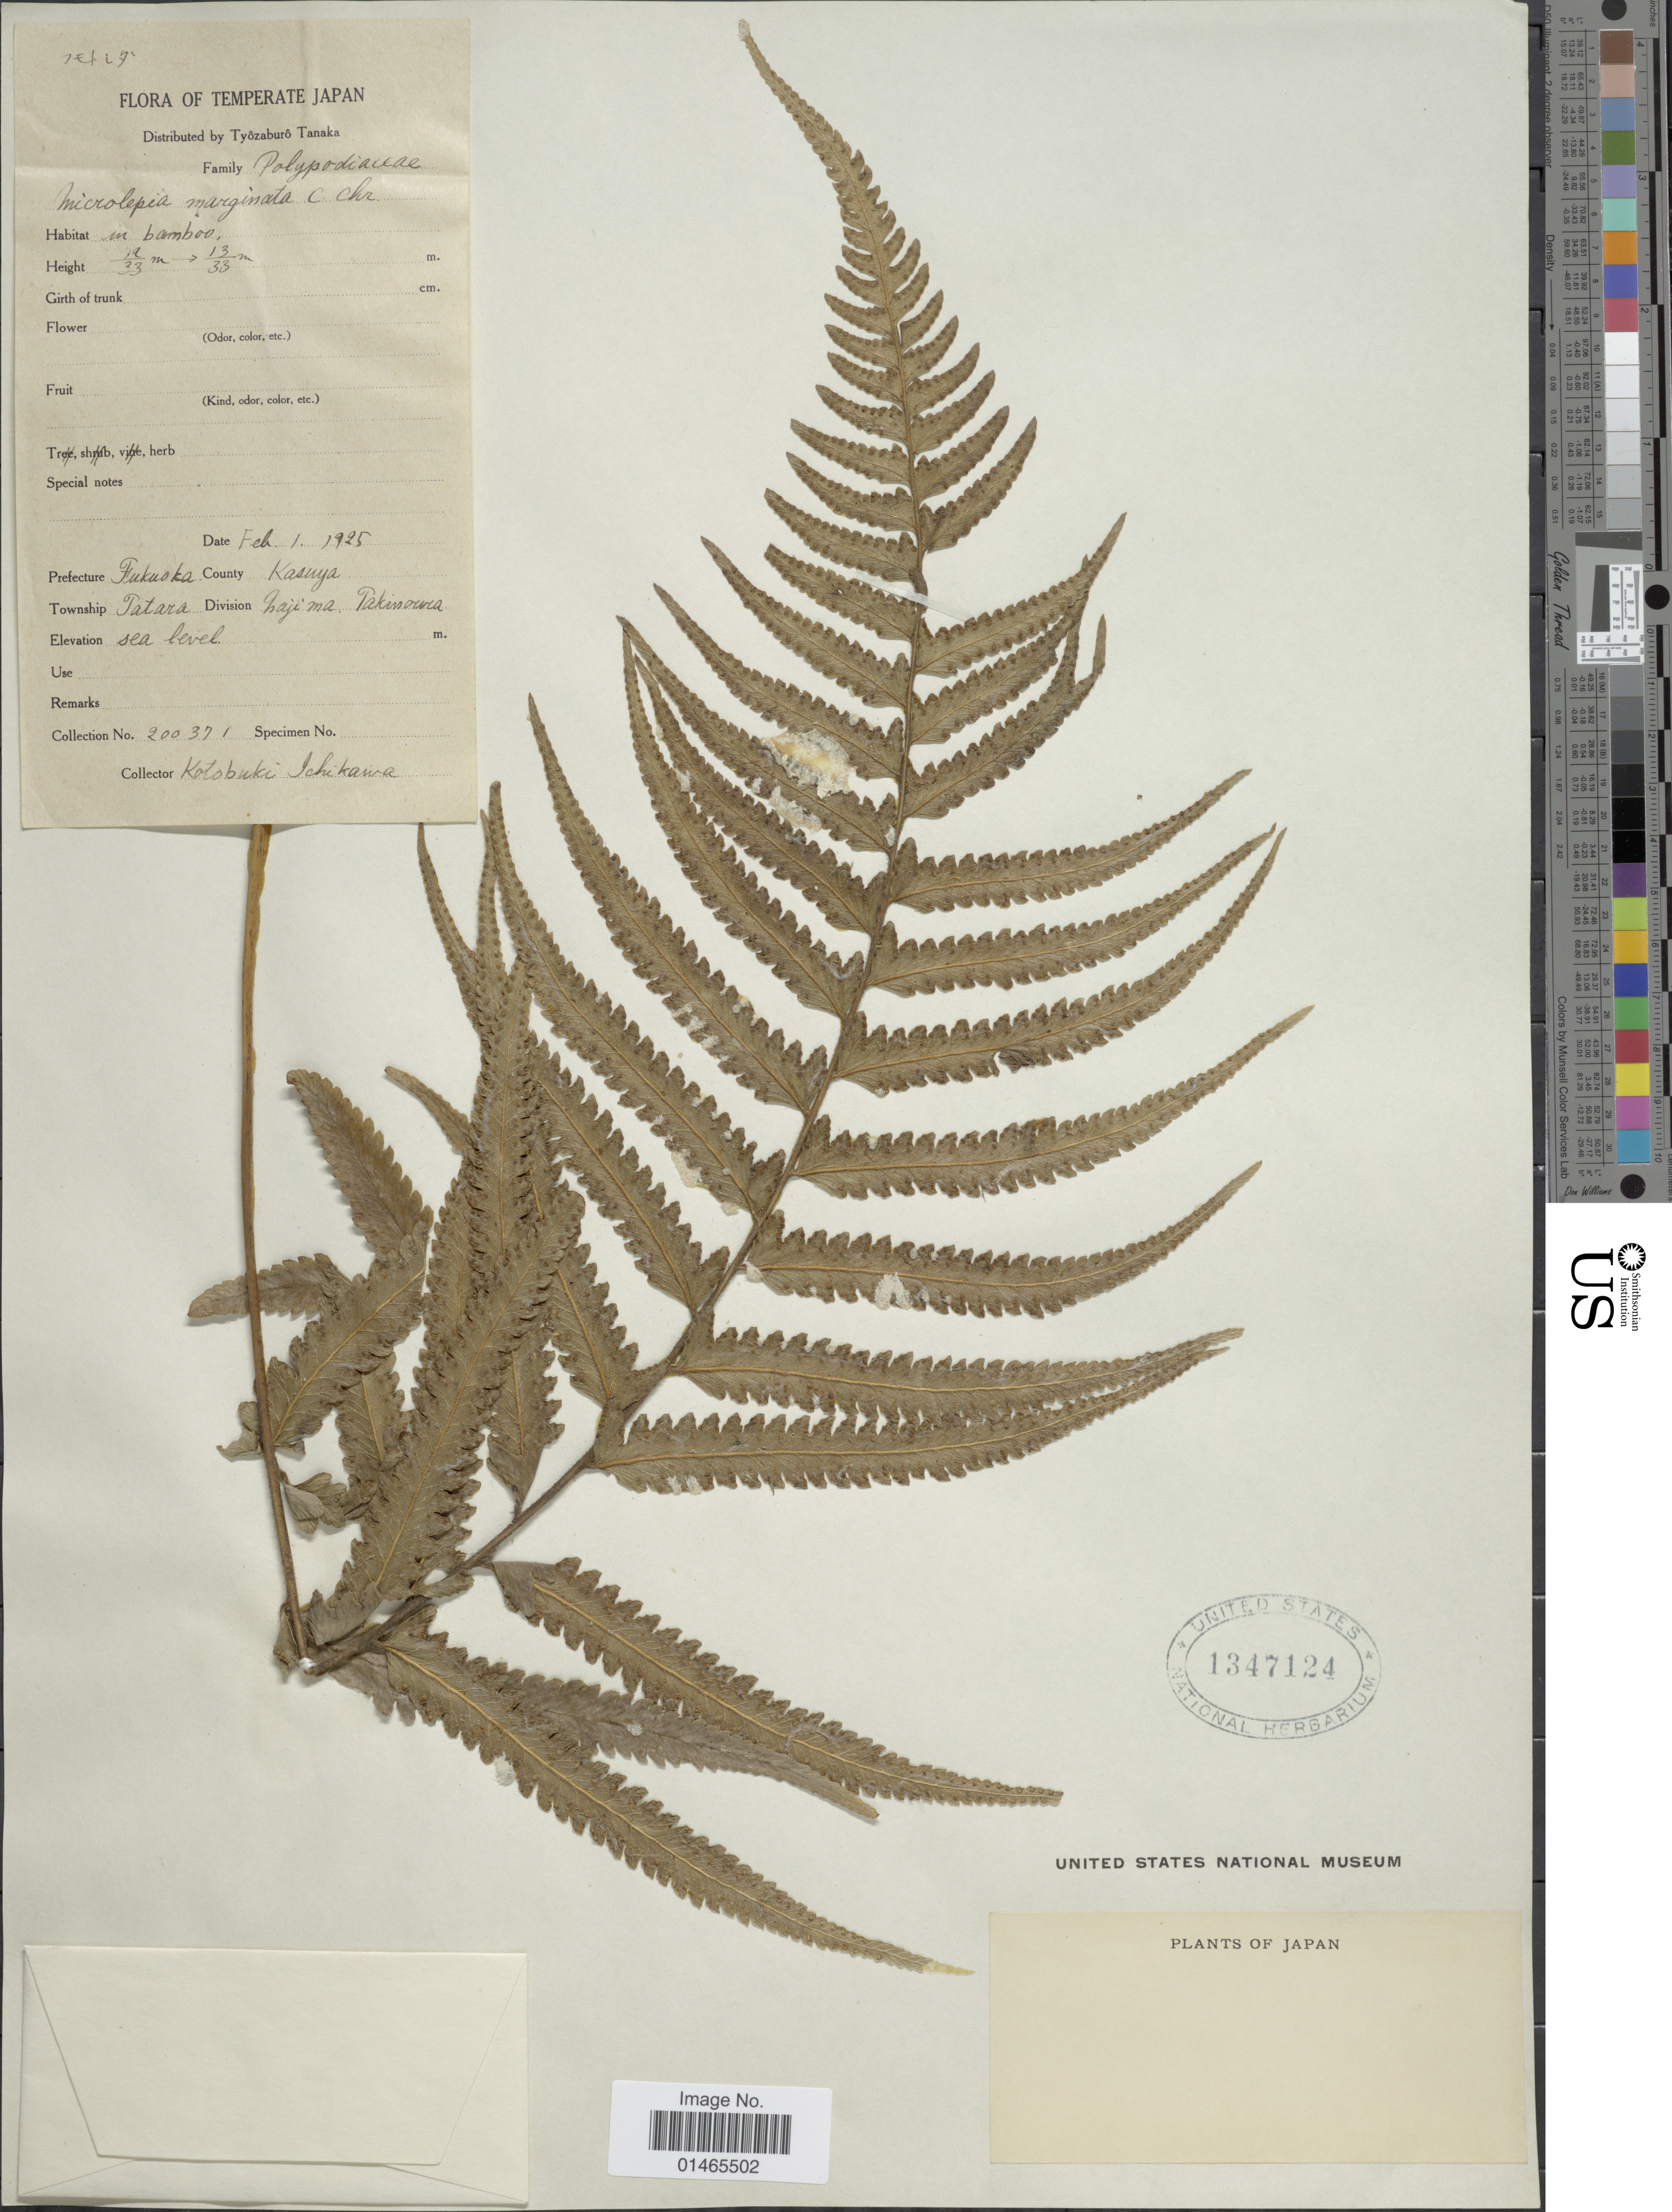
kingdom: Plantae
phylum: Tracheophyta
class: Polypodiopsida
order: Polypodiales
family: Dennstaedtiaceae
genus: Microlepia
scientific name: Microlepia marginata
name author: (Houtt.) C. Chr.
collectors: K. Ichikawa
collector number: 200371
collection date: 1925-02-01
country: Japan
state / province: Hukuoka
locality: Fukuoka, Tatara, Kasuya, Najima Takinoura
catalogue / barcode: US 1347124